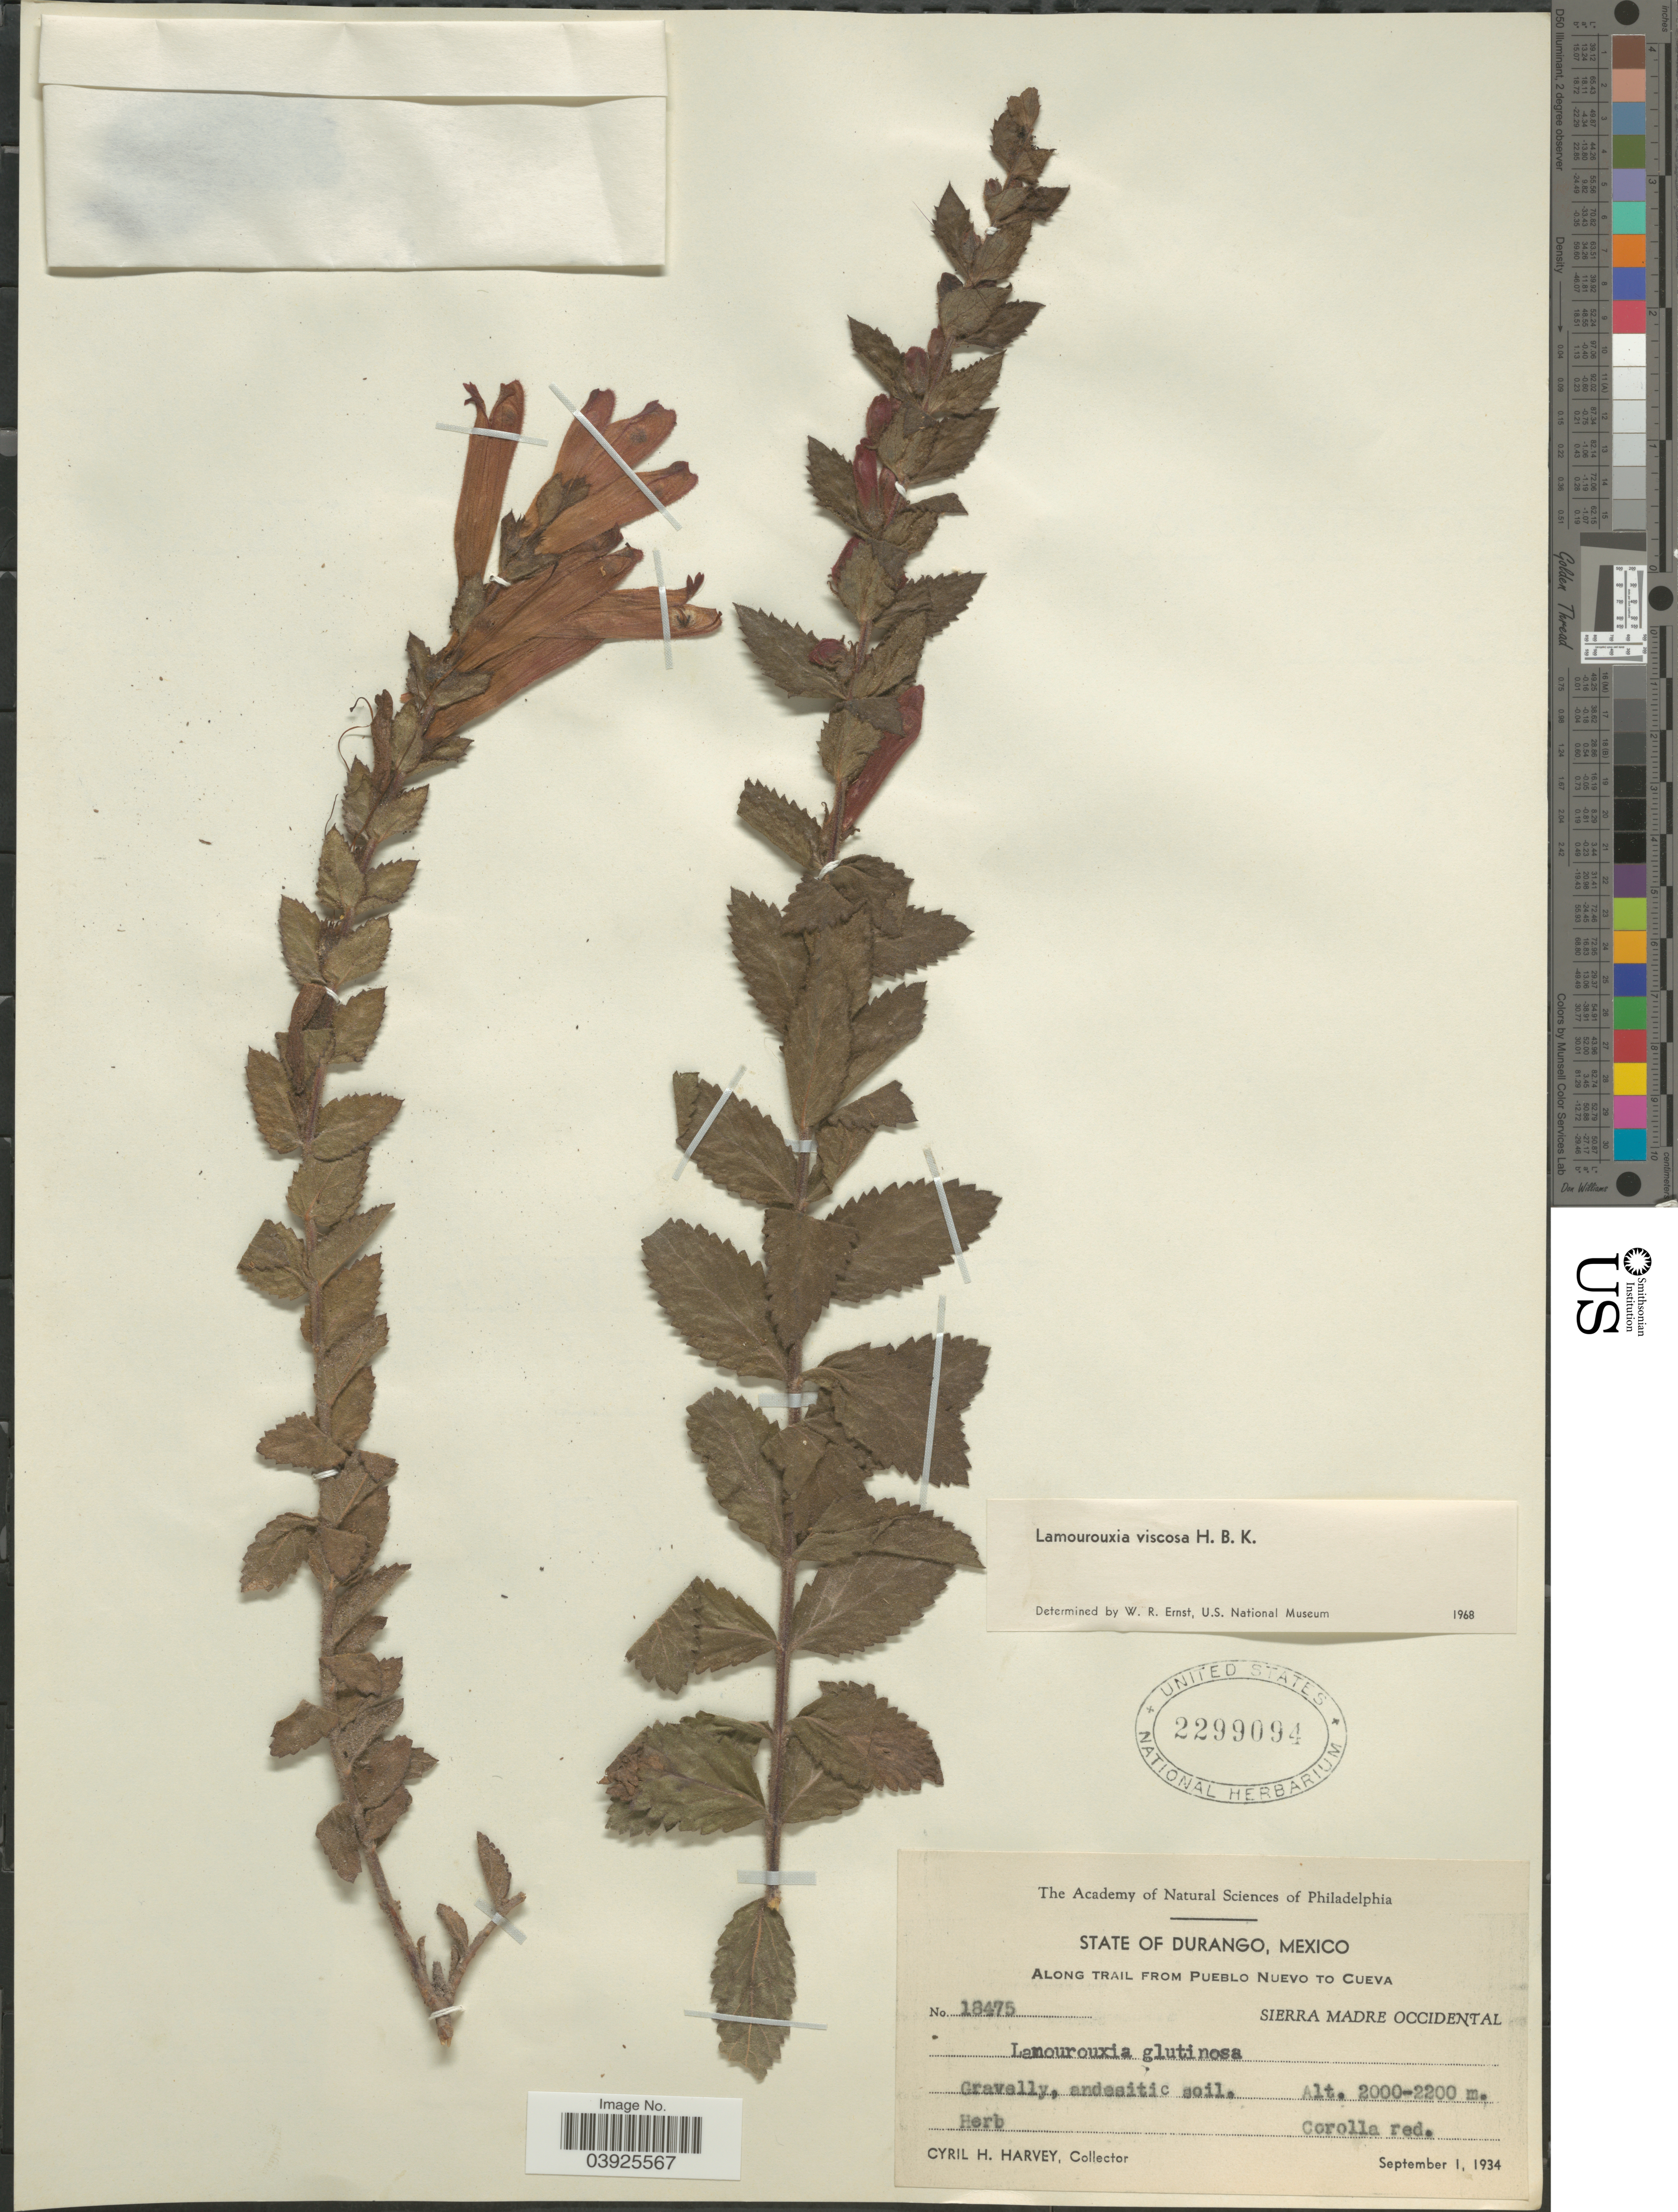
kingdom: Plantae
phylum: Tracheophyta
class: Magnoliopsida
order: Lamiales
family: Orobanchaceae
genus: Lamourouxia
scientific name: Lamourouxia viscosa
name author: Kunth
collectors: C. H. Harvey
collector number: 18475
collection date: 1934-09-01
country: Mexico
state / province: Durango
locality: Along trail from Pueblo Nuevo to Cueva. Sierra Madre Occidental.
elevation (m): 2000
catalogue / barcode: US 2299094